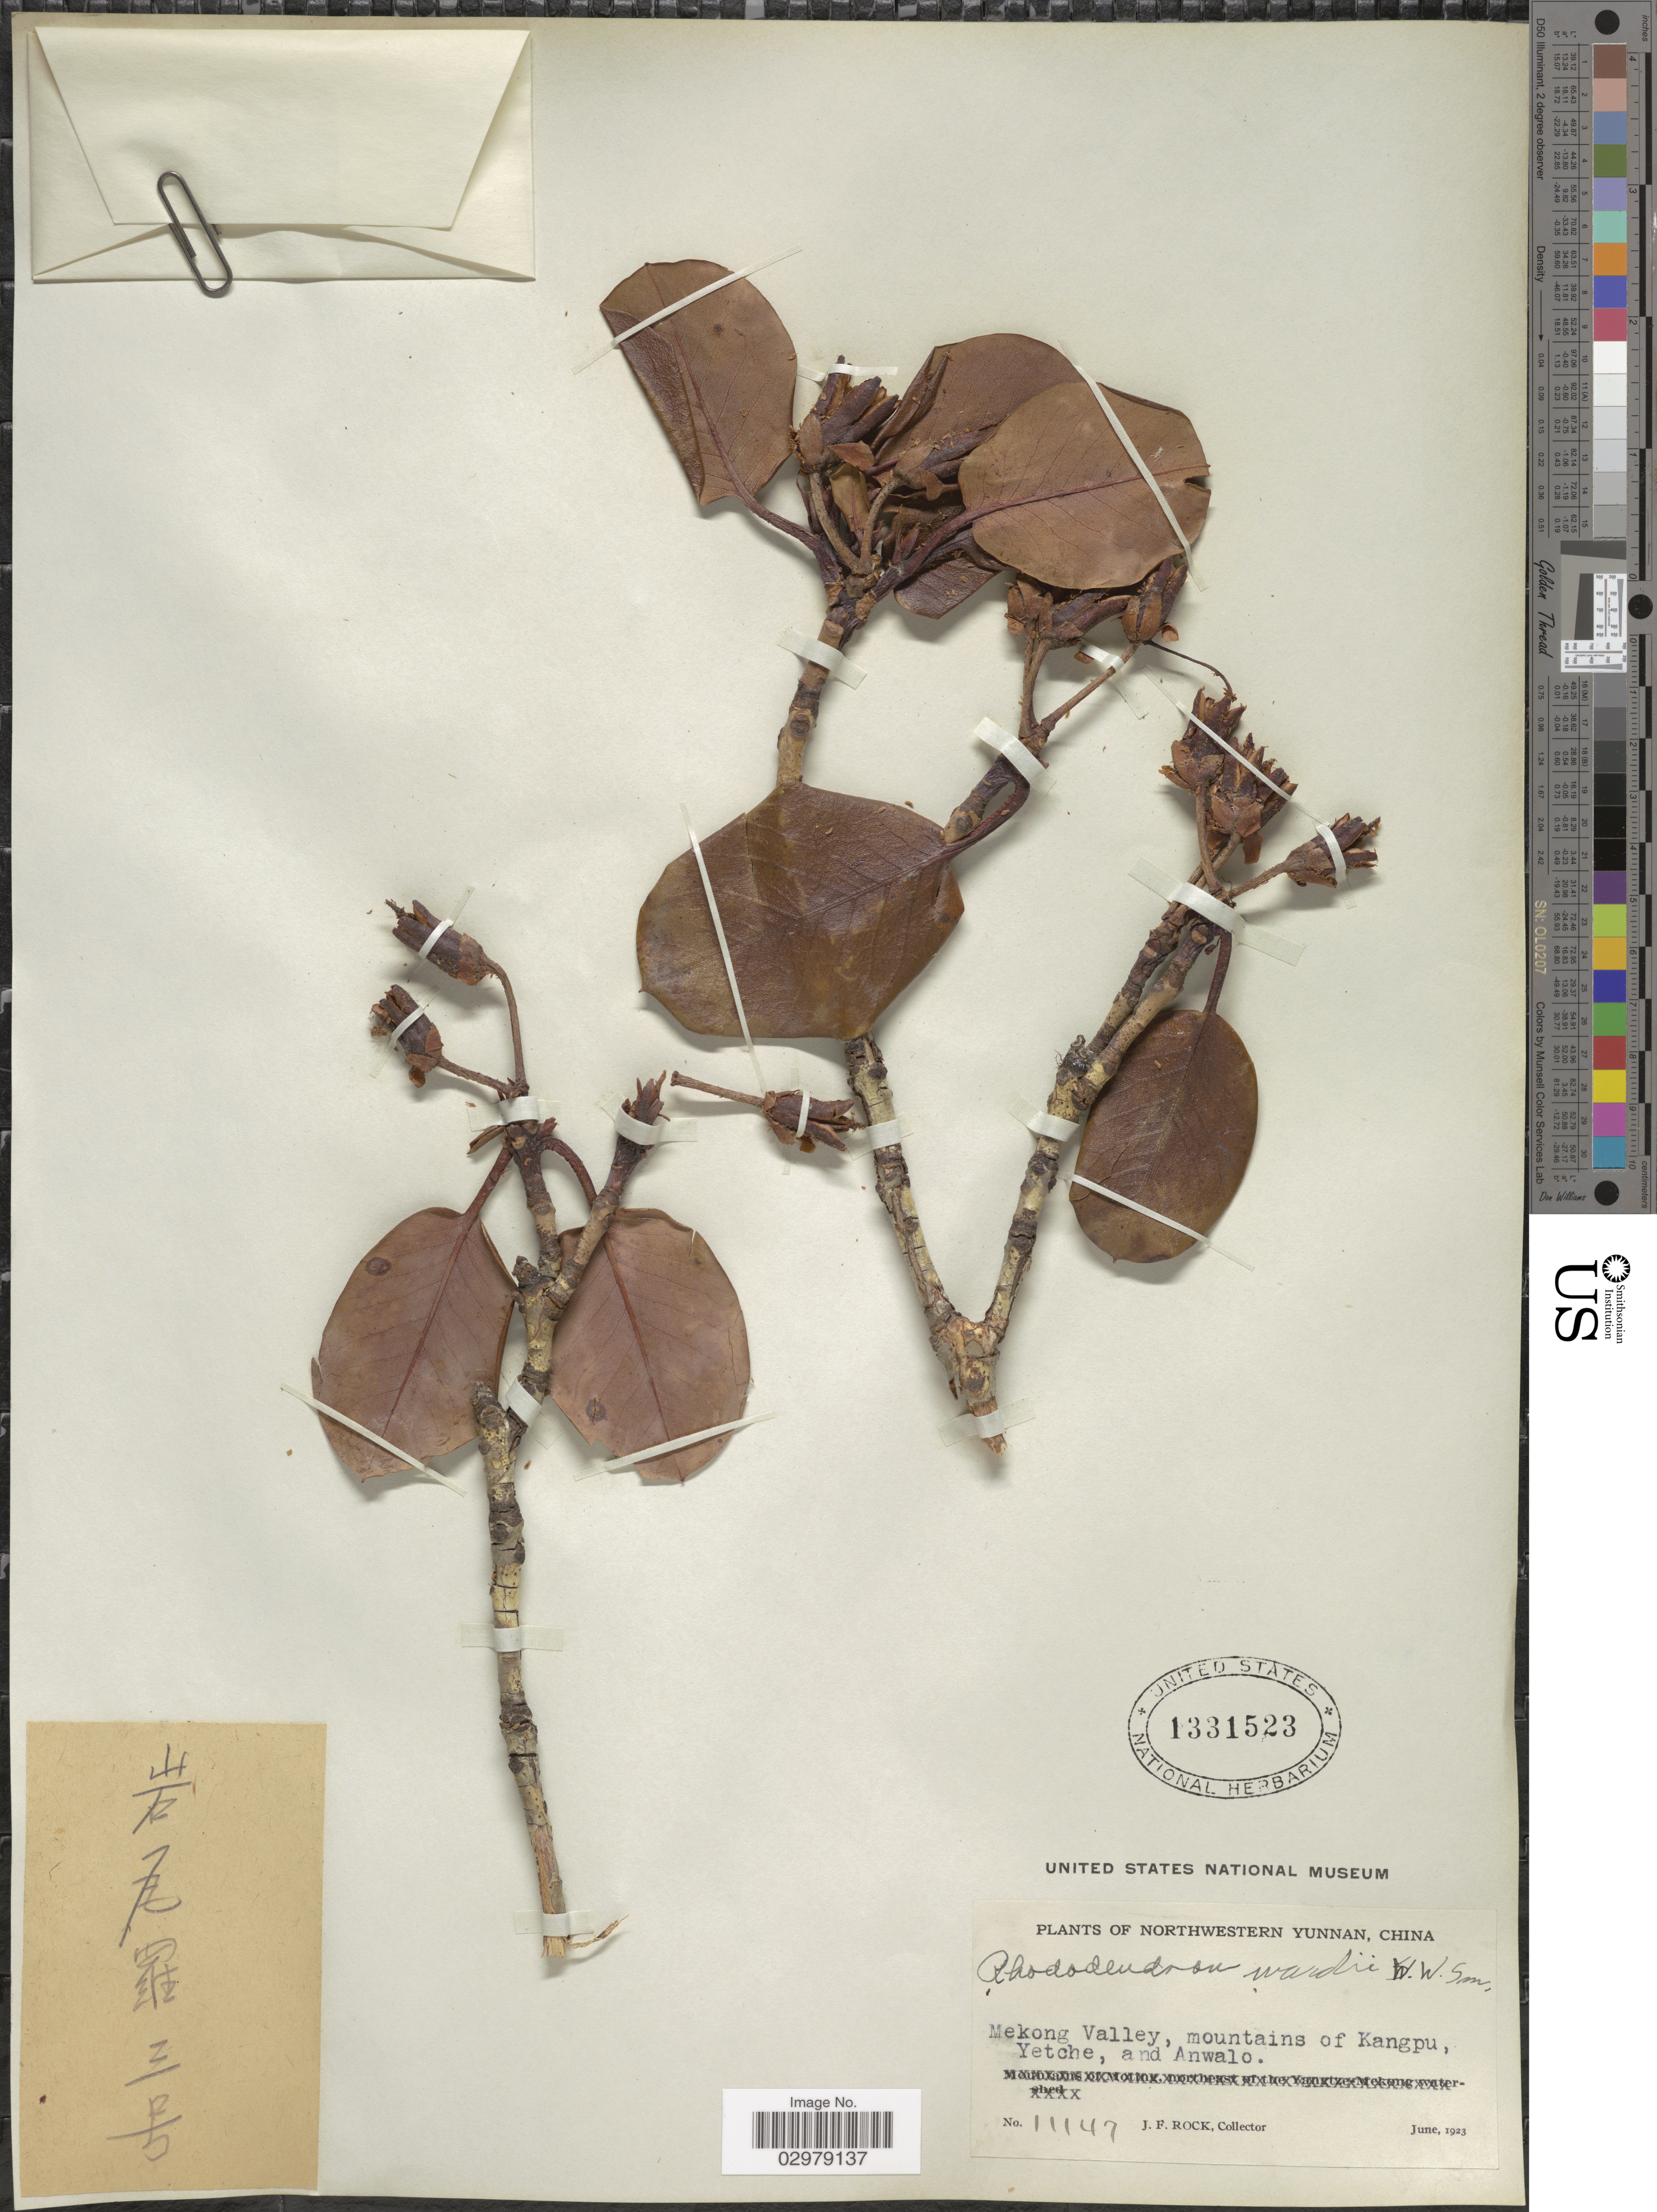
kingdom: Plantae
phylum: Tracheophyta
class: Magnoliopsida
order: Ericales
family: Ericaceae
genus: Rhododendron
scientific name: Rhododendron wardii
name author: W.W. Sm.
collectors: J. Rock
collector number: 11147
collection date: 1923-06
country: China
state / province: Yunnan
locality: Northwestern Yunnan. Mekong Valley, mountains of Kangpu, Yetche, and Anwalo.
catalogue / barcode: US 1331523